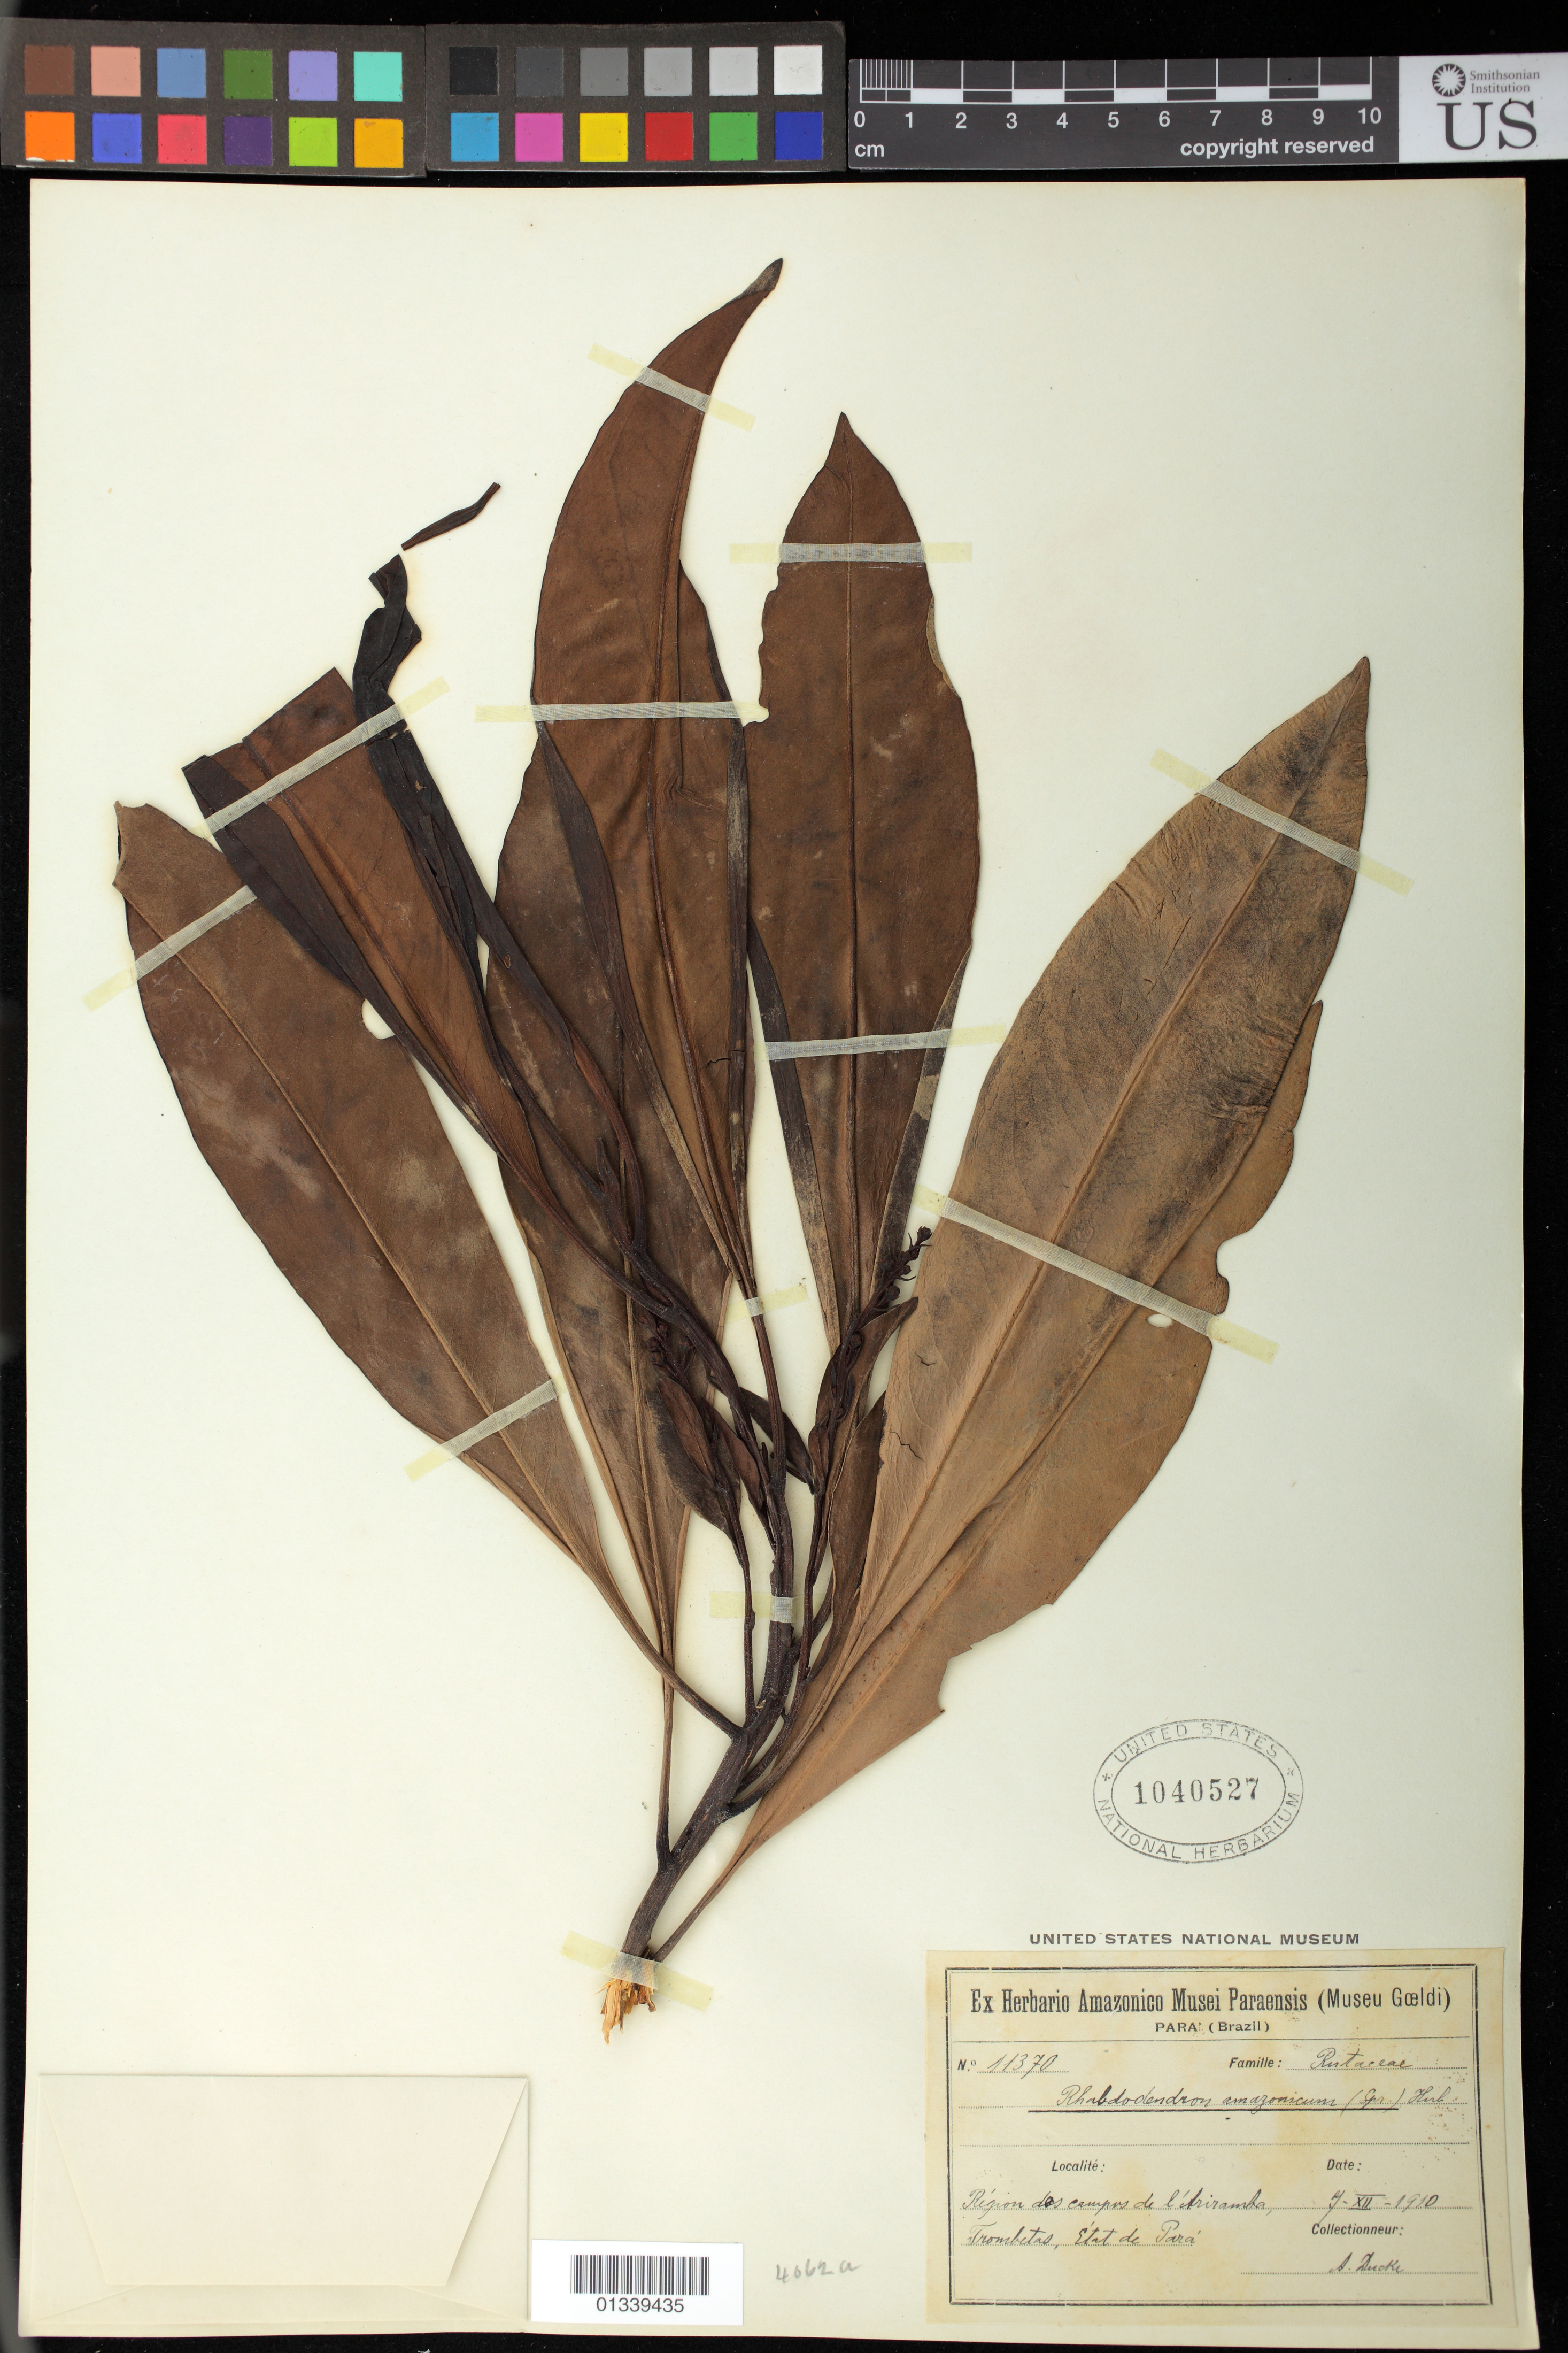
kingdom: Plantae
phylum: Tracheophyta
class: Magnoliopsida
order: Caryophyllales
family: Rhabdodendraceae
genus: Rhabdodendron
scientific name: Rhabdodendron amazonicum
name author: (Spruce ex Benth.) Huber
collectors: A. Ducke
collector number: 11370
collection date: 1910-12-07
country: Brazil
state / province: Pará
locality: Trombetas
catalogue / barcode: US 1040527